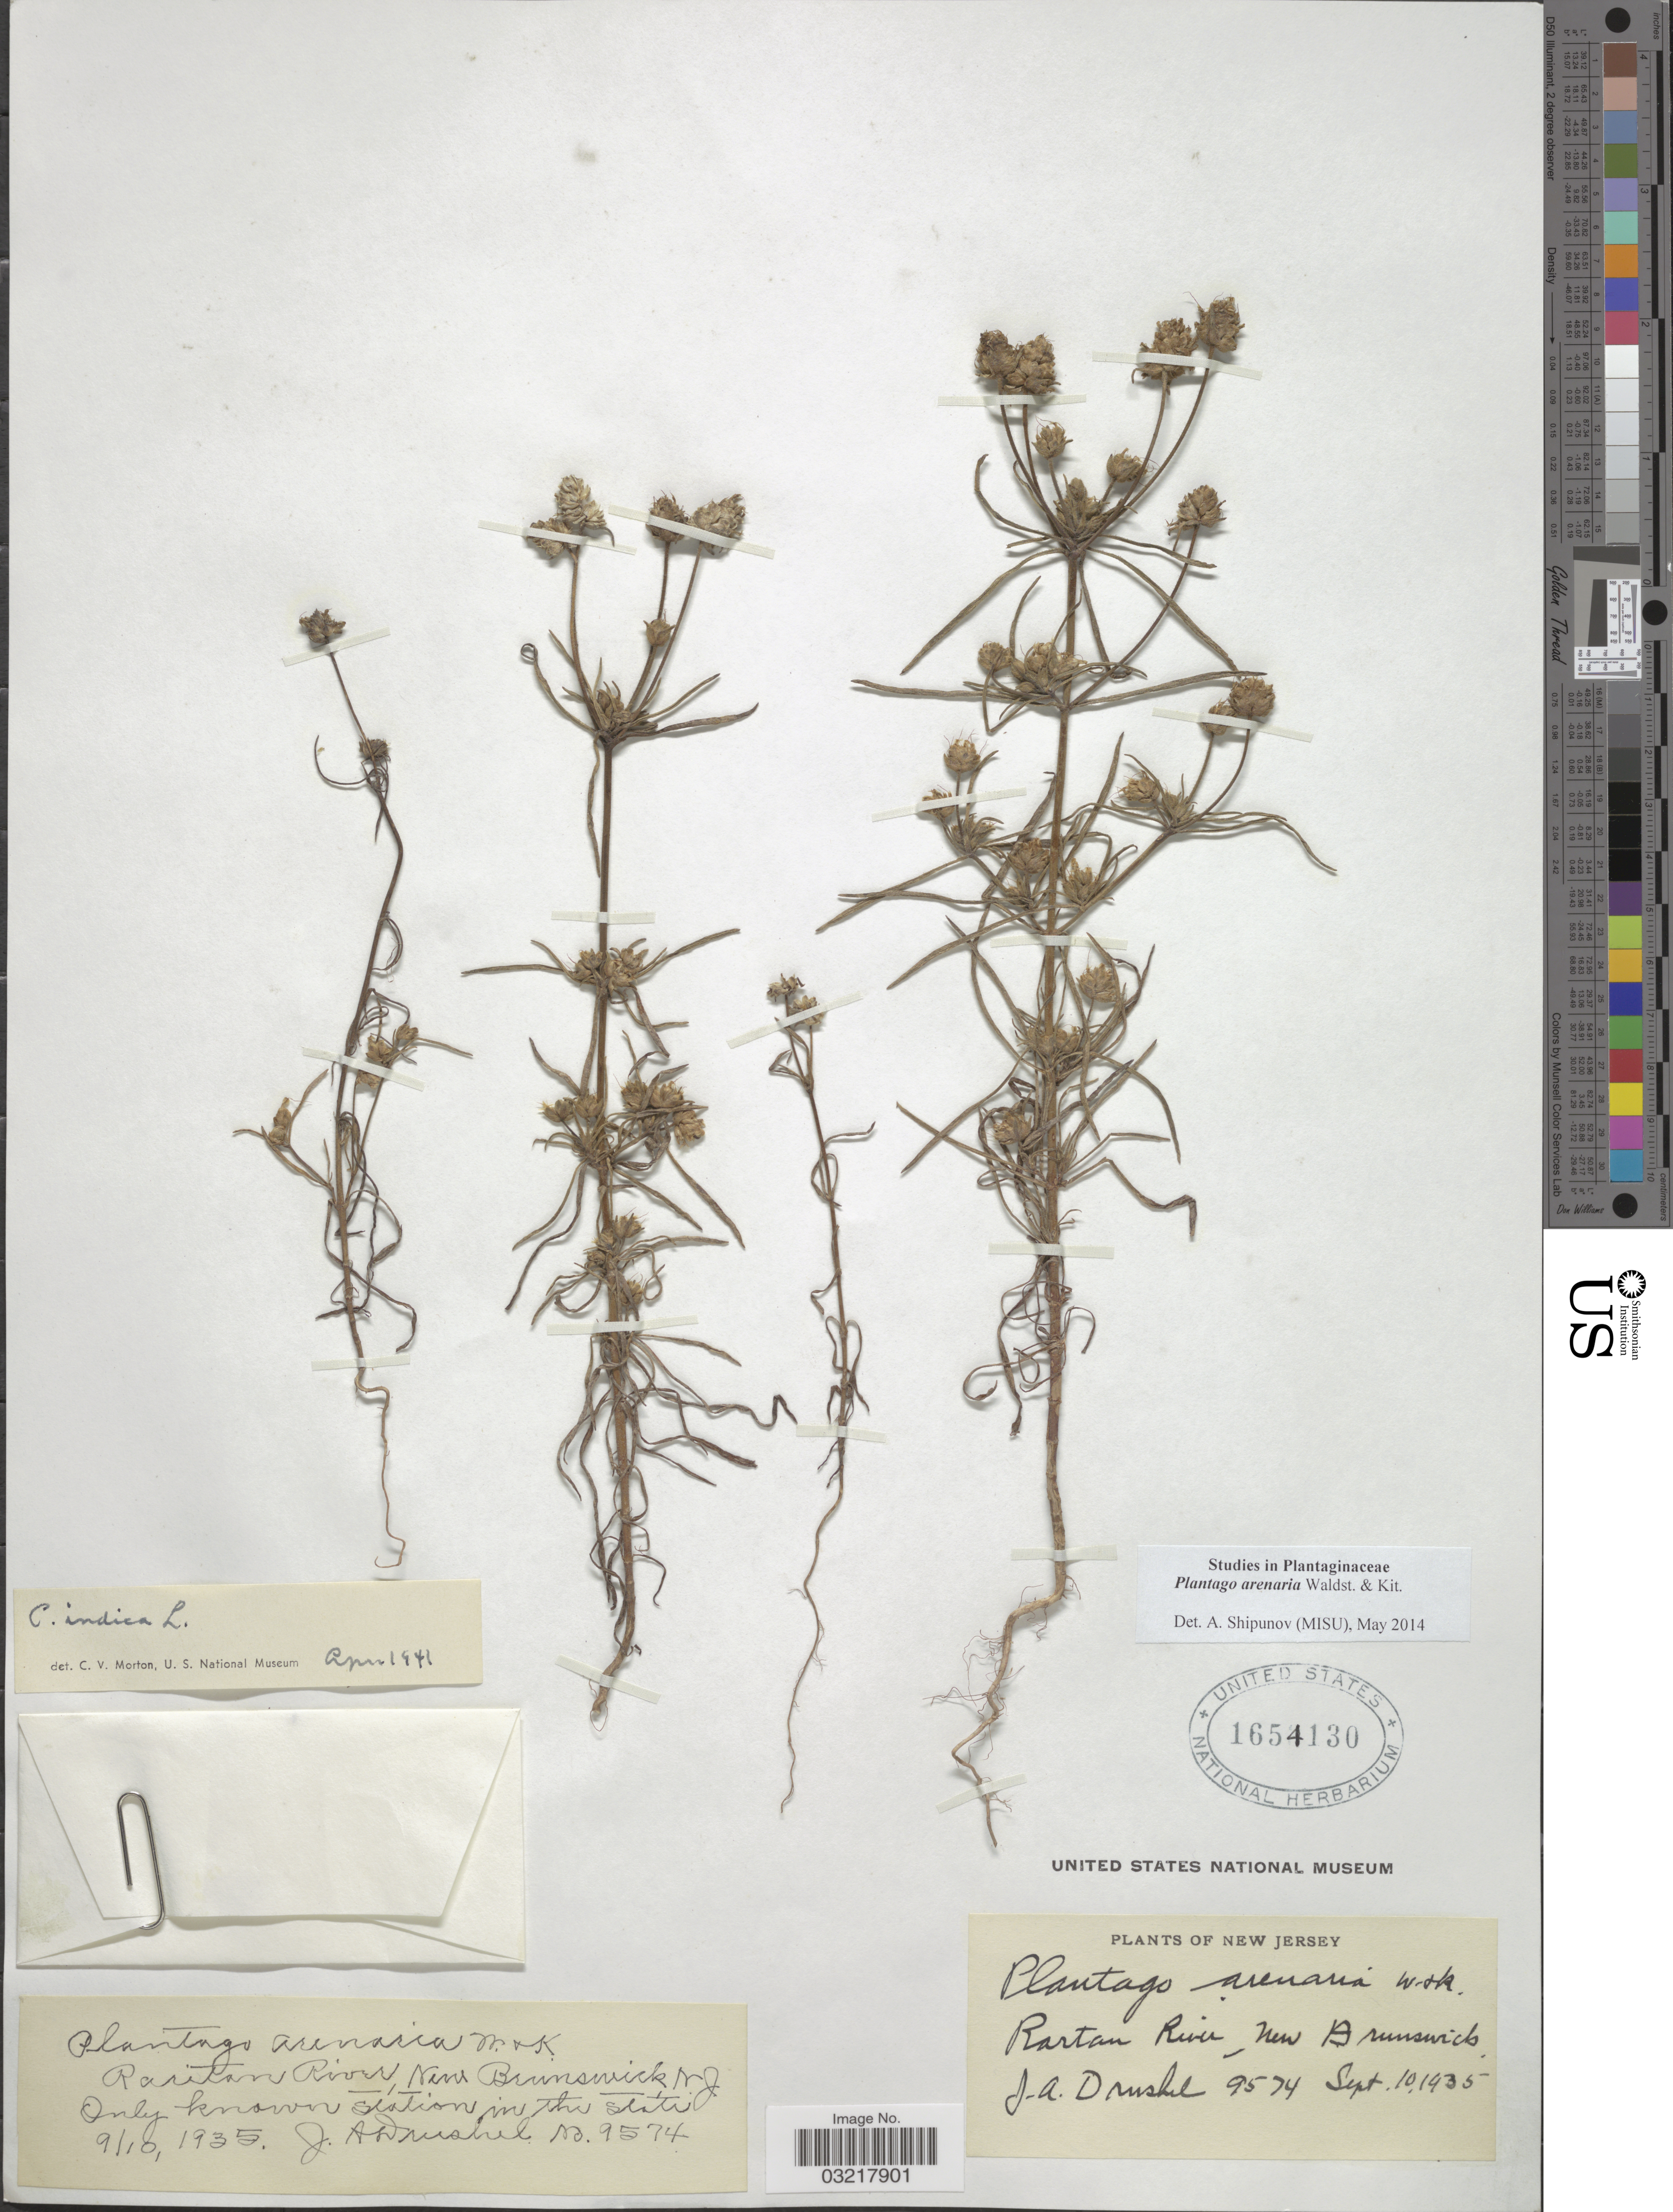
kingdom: Plantae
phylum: Tracheophyta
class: Magnoliopsida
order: Lamiales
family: Plantaginaceae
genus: Plantago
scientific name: Plantago arenaria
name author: Waldst. & Kit.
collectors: J. A. Drushel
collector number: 9574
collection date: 1935-09-10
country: United States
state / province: New Jersey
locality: Rartan River, New Brunswick.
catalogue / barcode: US 1654130